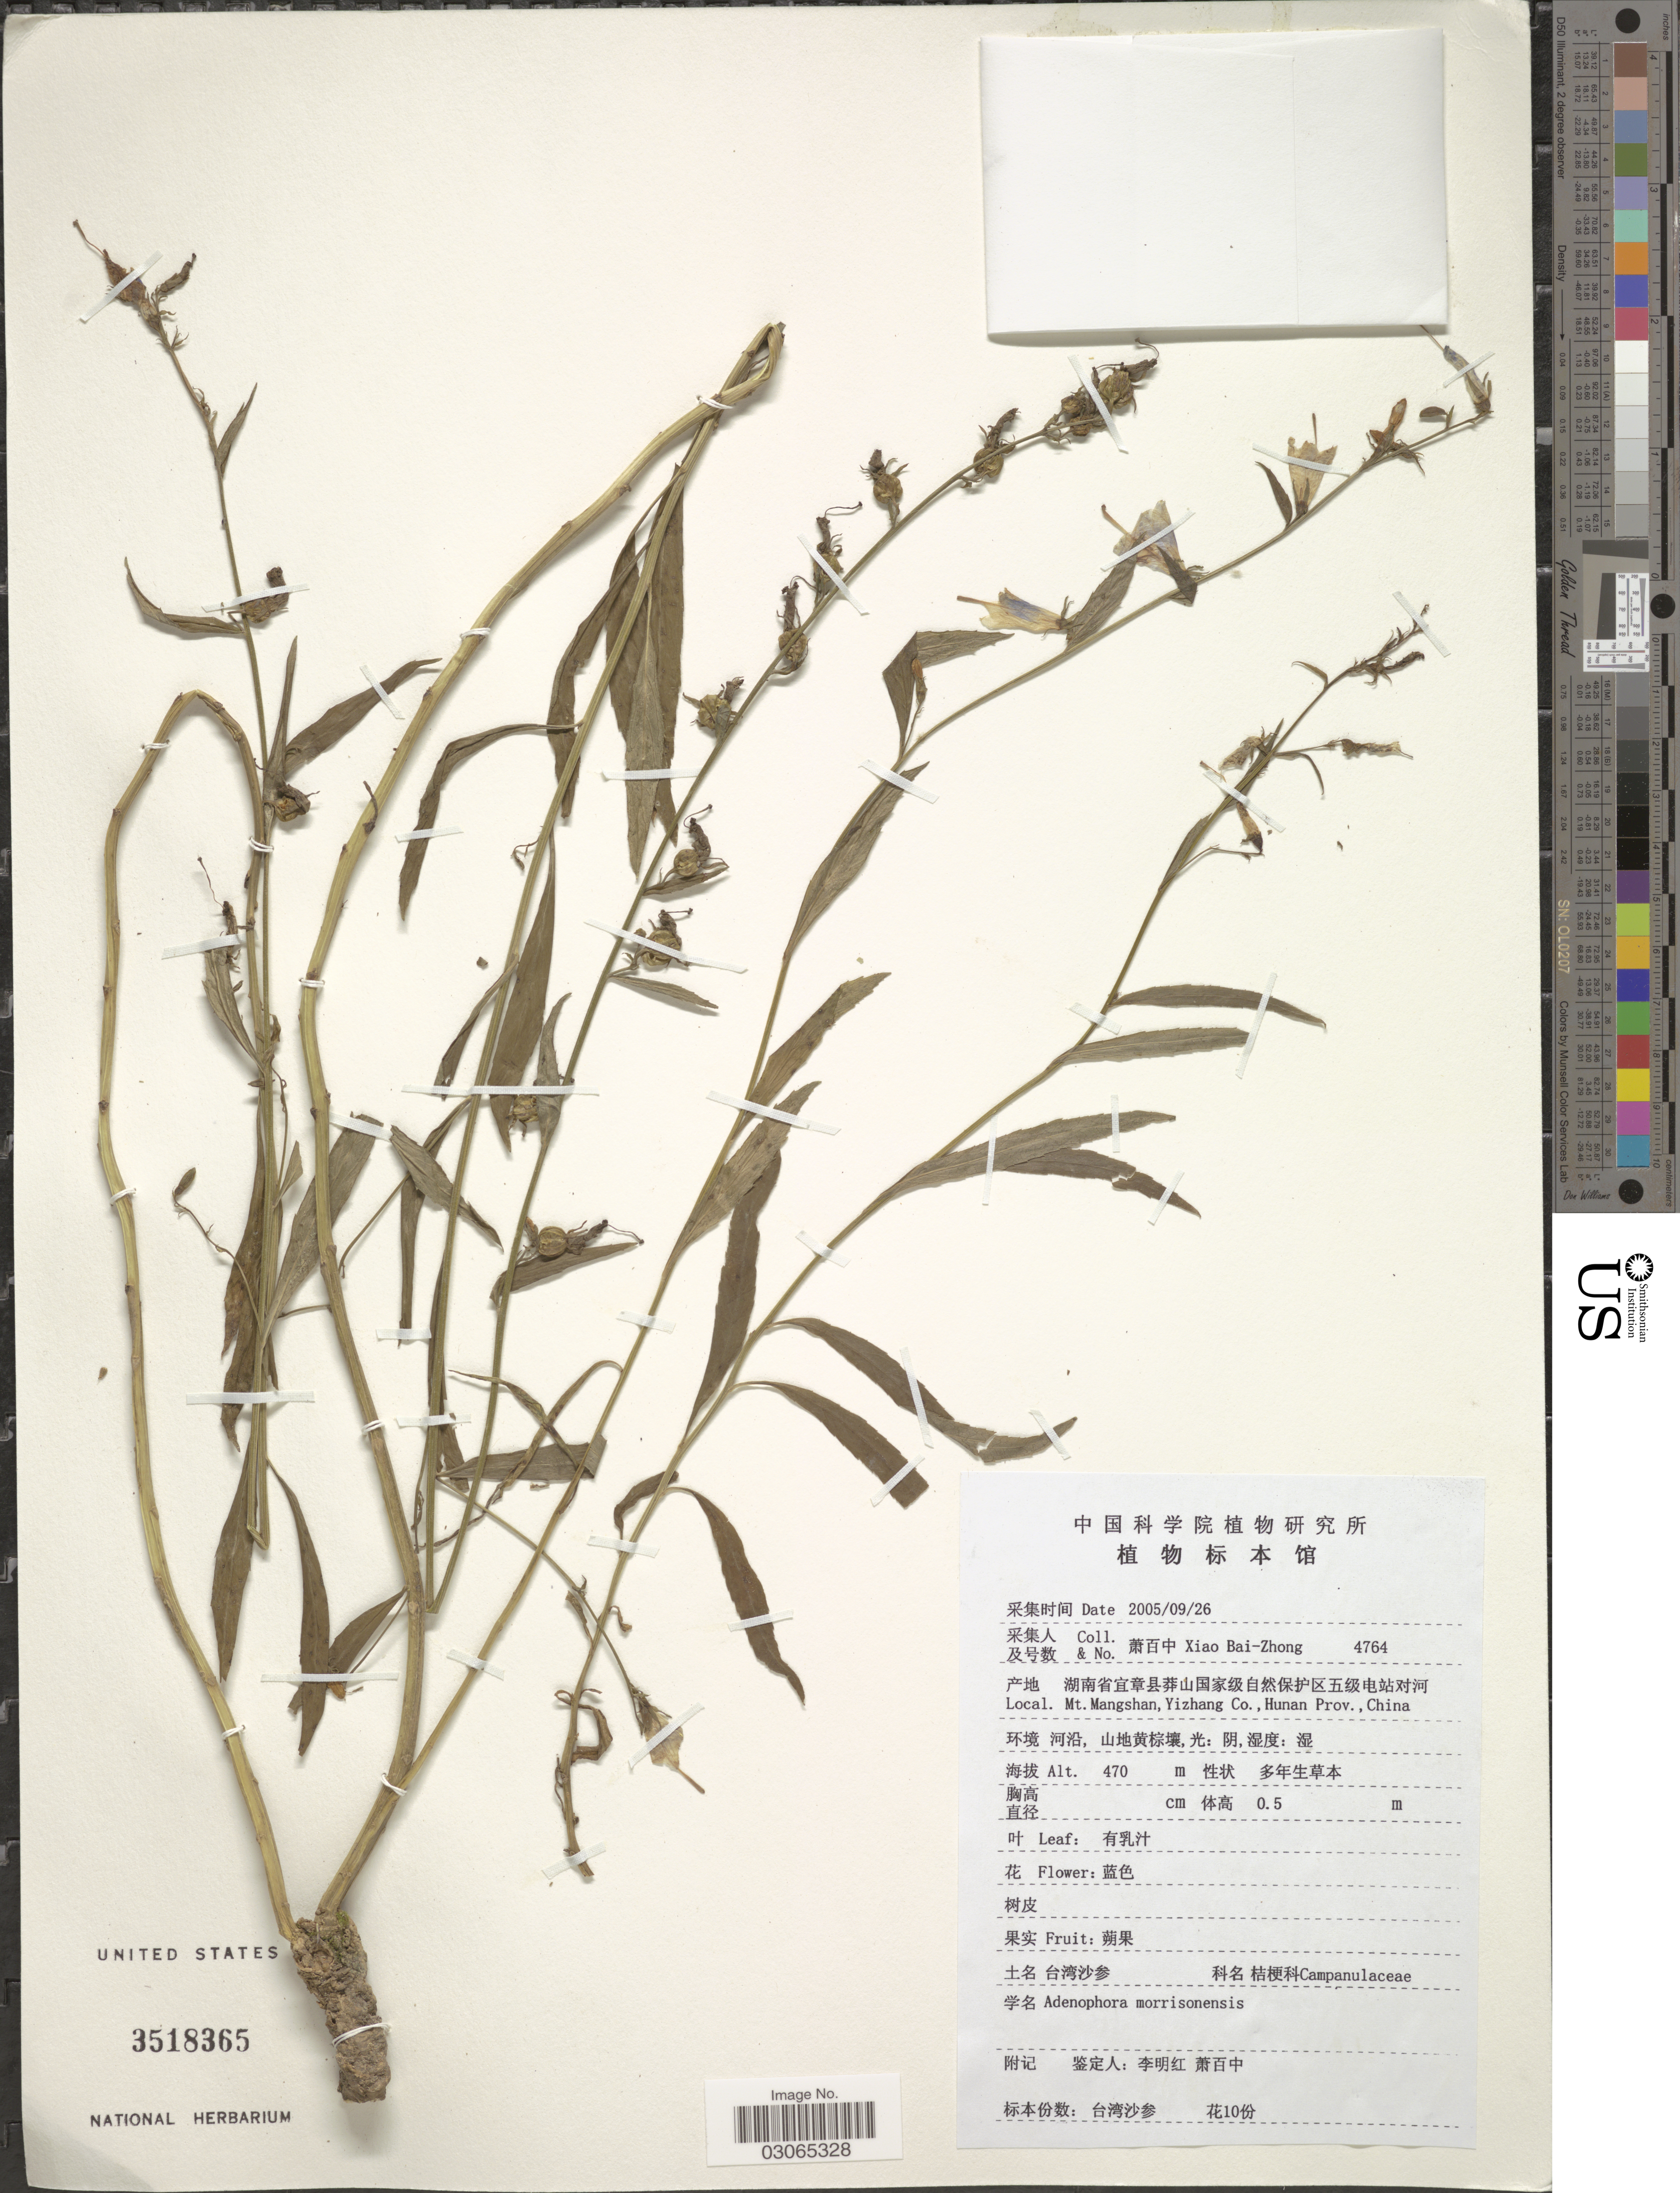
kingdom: Plantae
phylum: Tracheophyta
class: Magnoliopsida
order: Asterales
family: Campanulaceae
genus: Adenophora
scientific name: Adenophora morrisonensis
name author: Hayata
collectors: B. Z. Xiao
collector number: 4764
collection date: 2005-09-26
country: China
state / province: Hunan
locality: Mt. Mangshan, Yizhang Co.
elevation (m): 470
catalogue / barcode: US 3518365